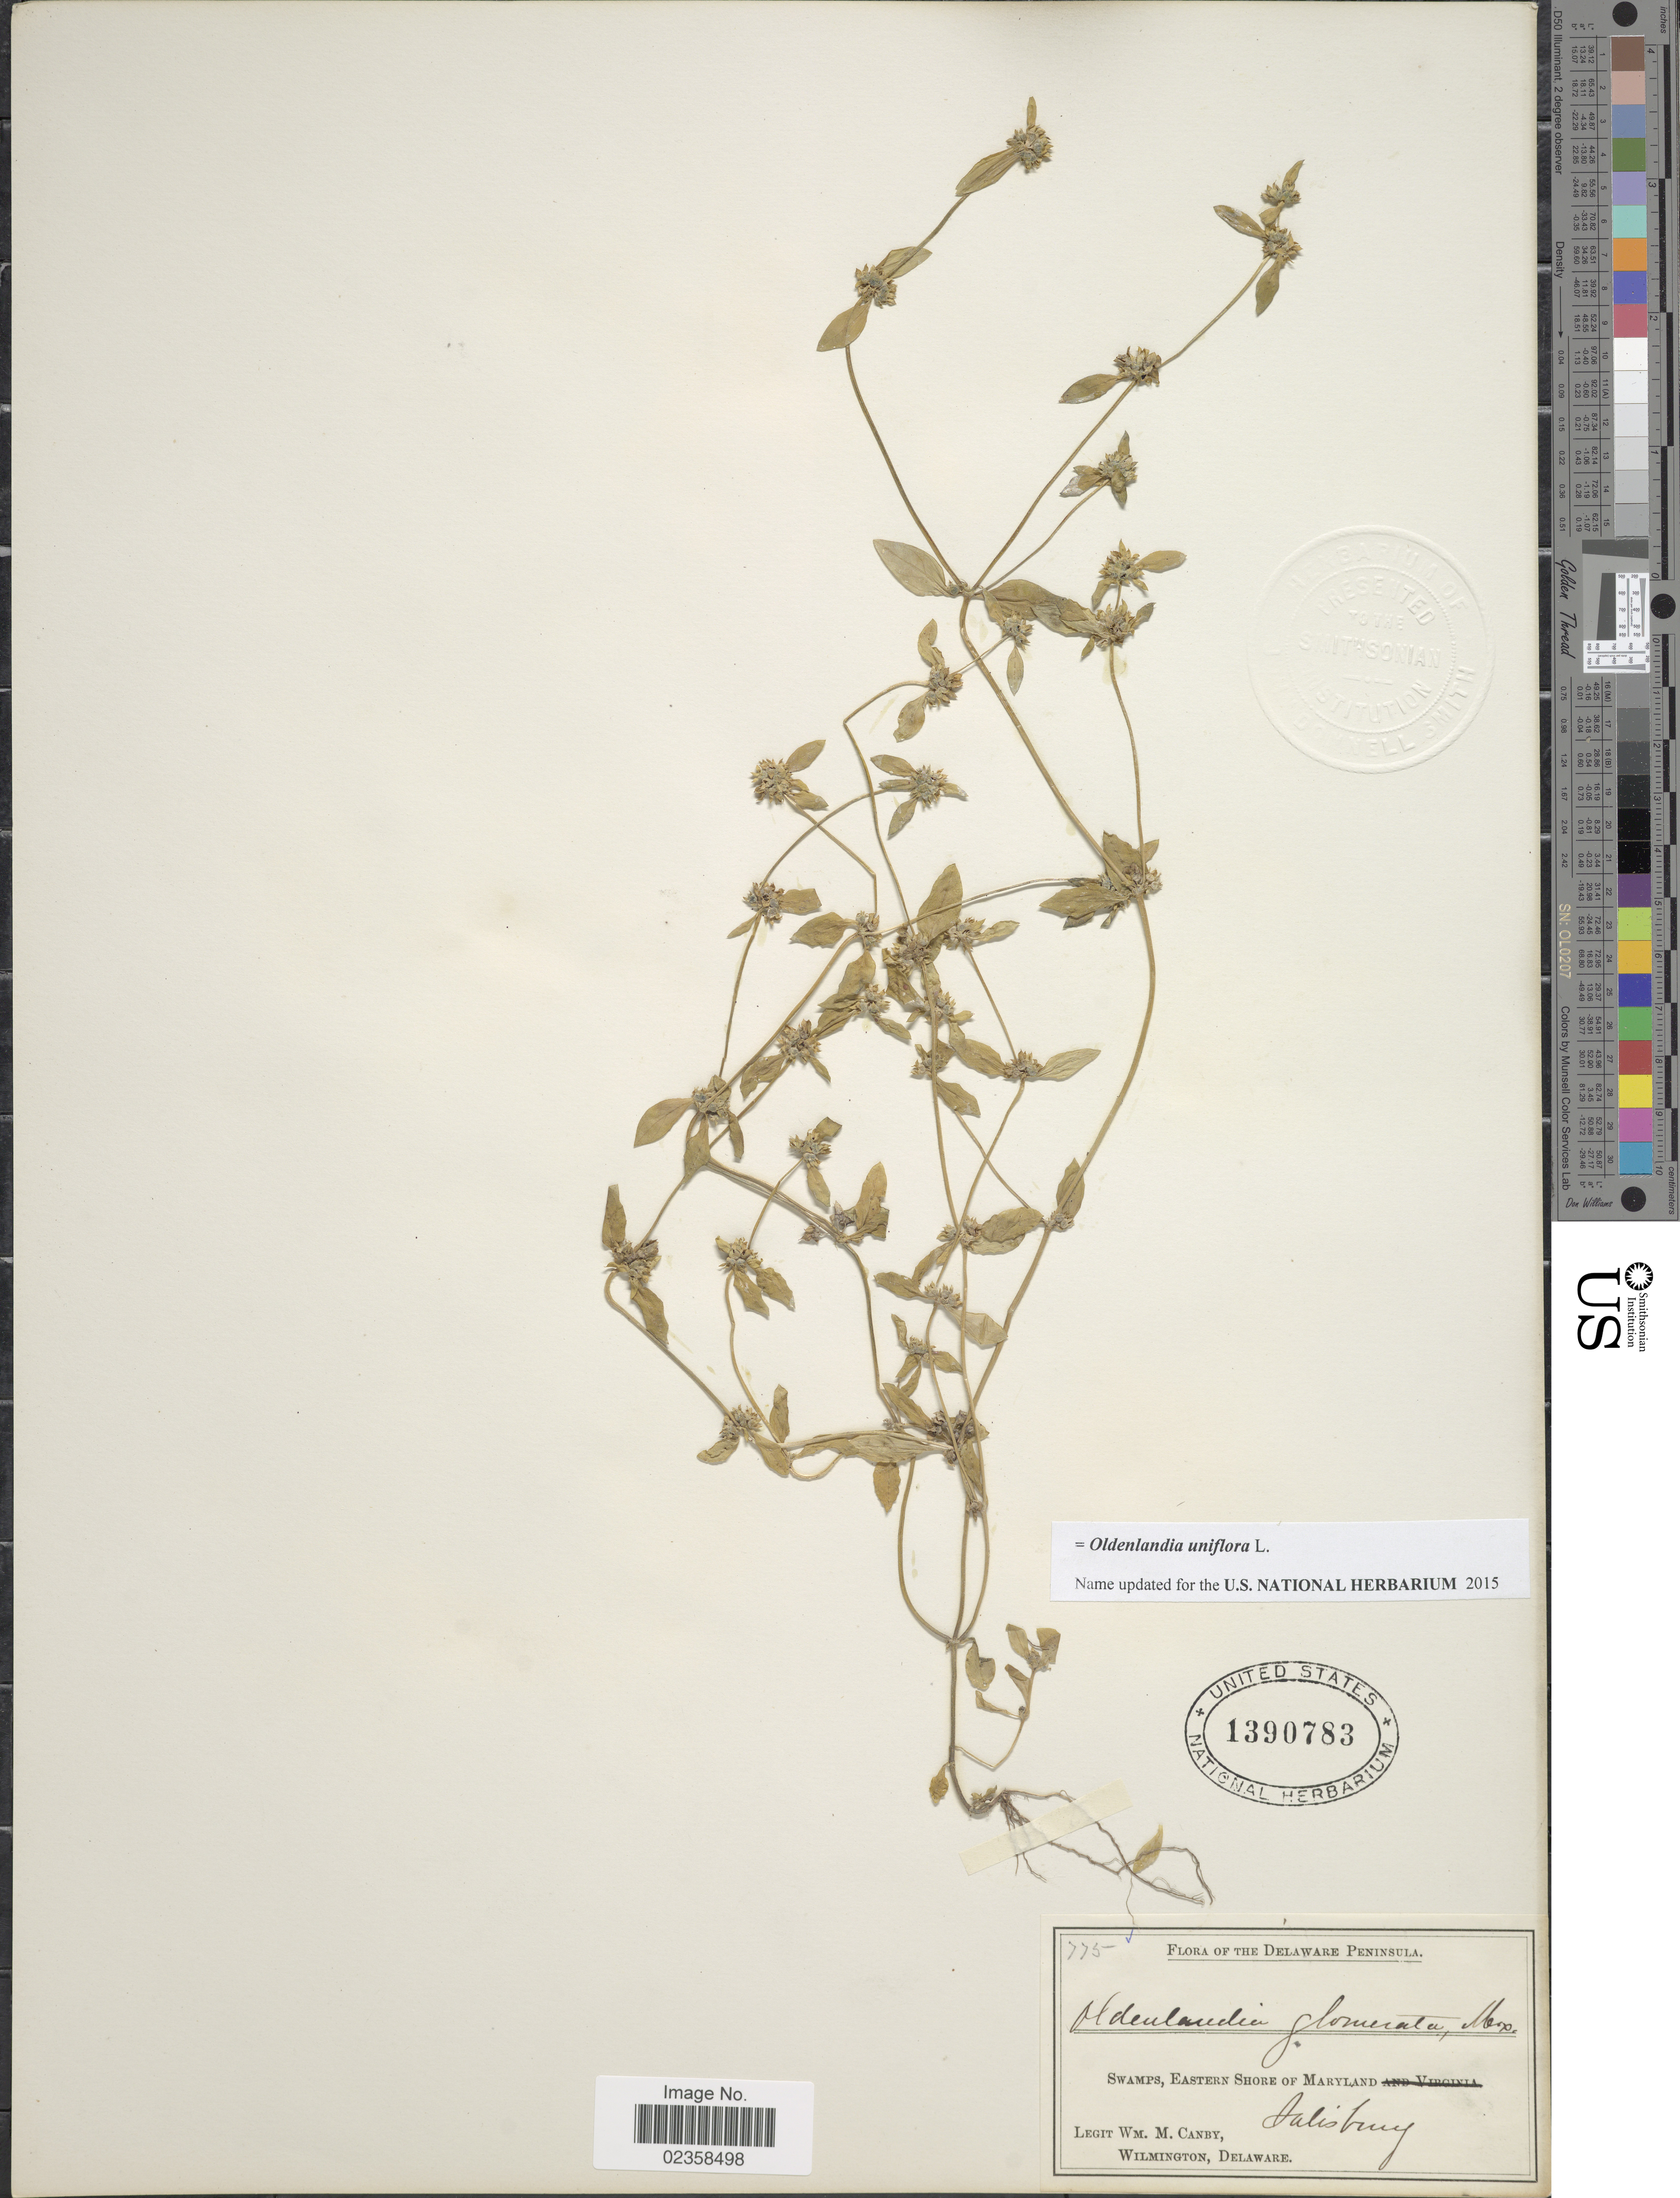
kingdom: Plantae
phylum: Tracheophyta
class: Magnoliopsida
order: Gentianales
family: Rubiaceae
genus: Oldenlandia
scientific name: Oldenlandia uniflora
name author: L.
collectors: W. M. Canby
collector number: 775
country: United States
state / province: Maryland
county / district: Wicomico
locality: Swamps, Eastern Shore of Maryland, Salisburg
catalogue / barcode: US 1390783